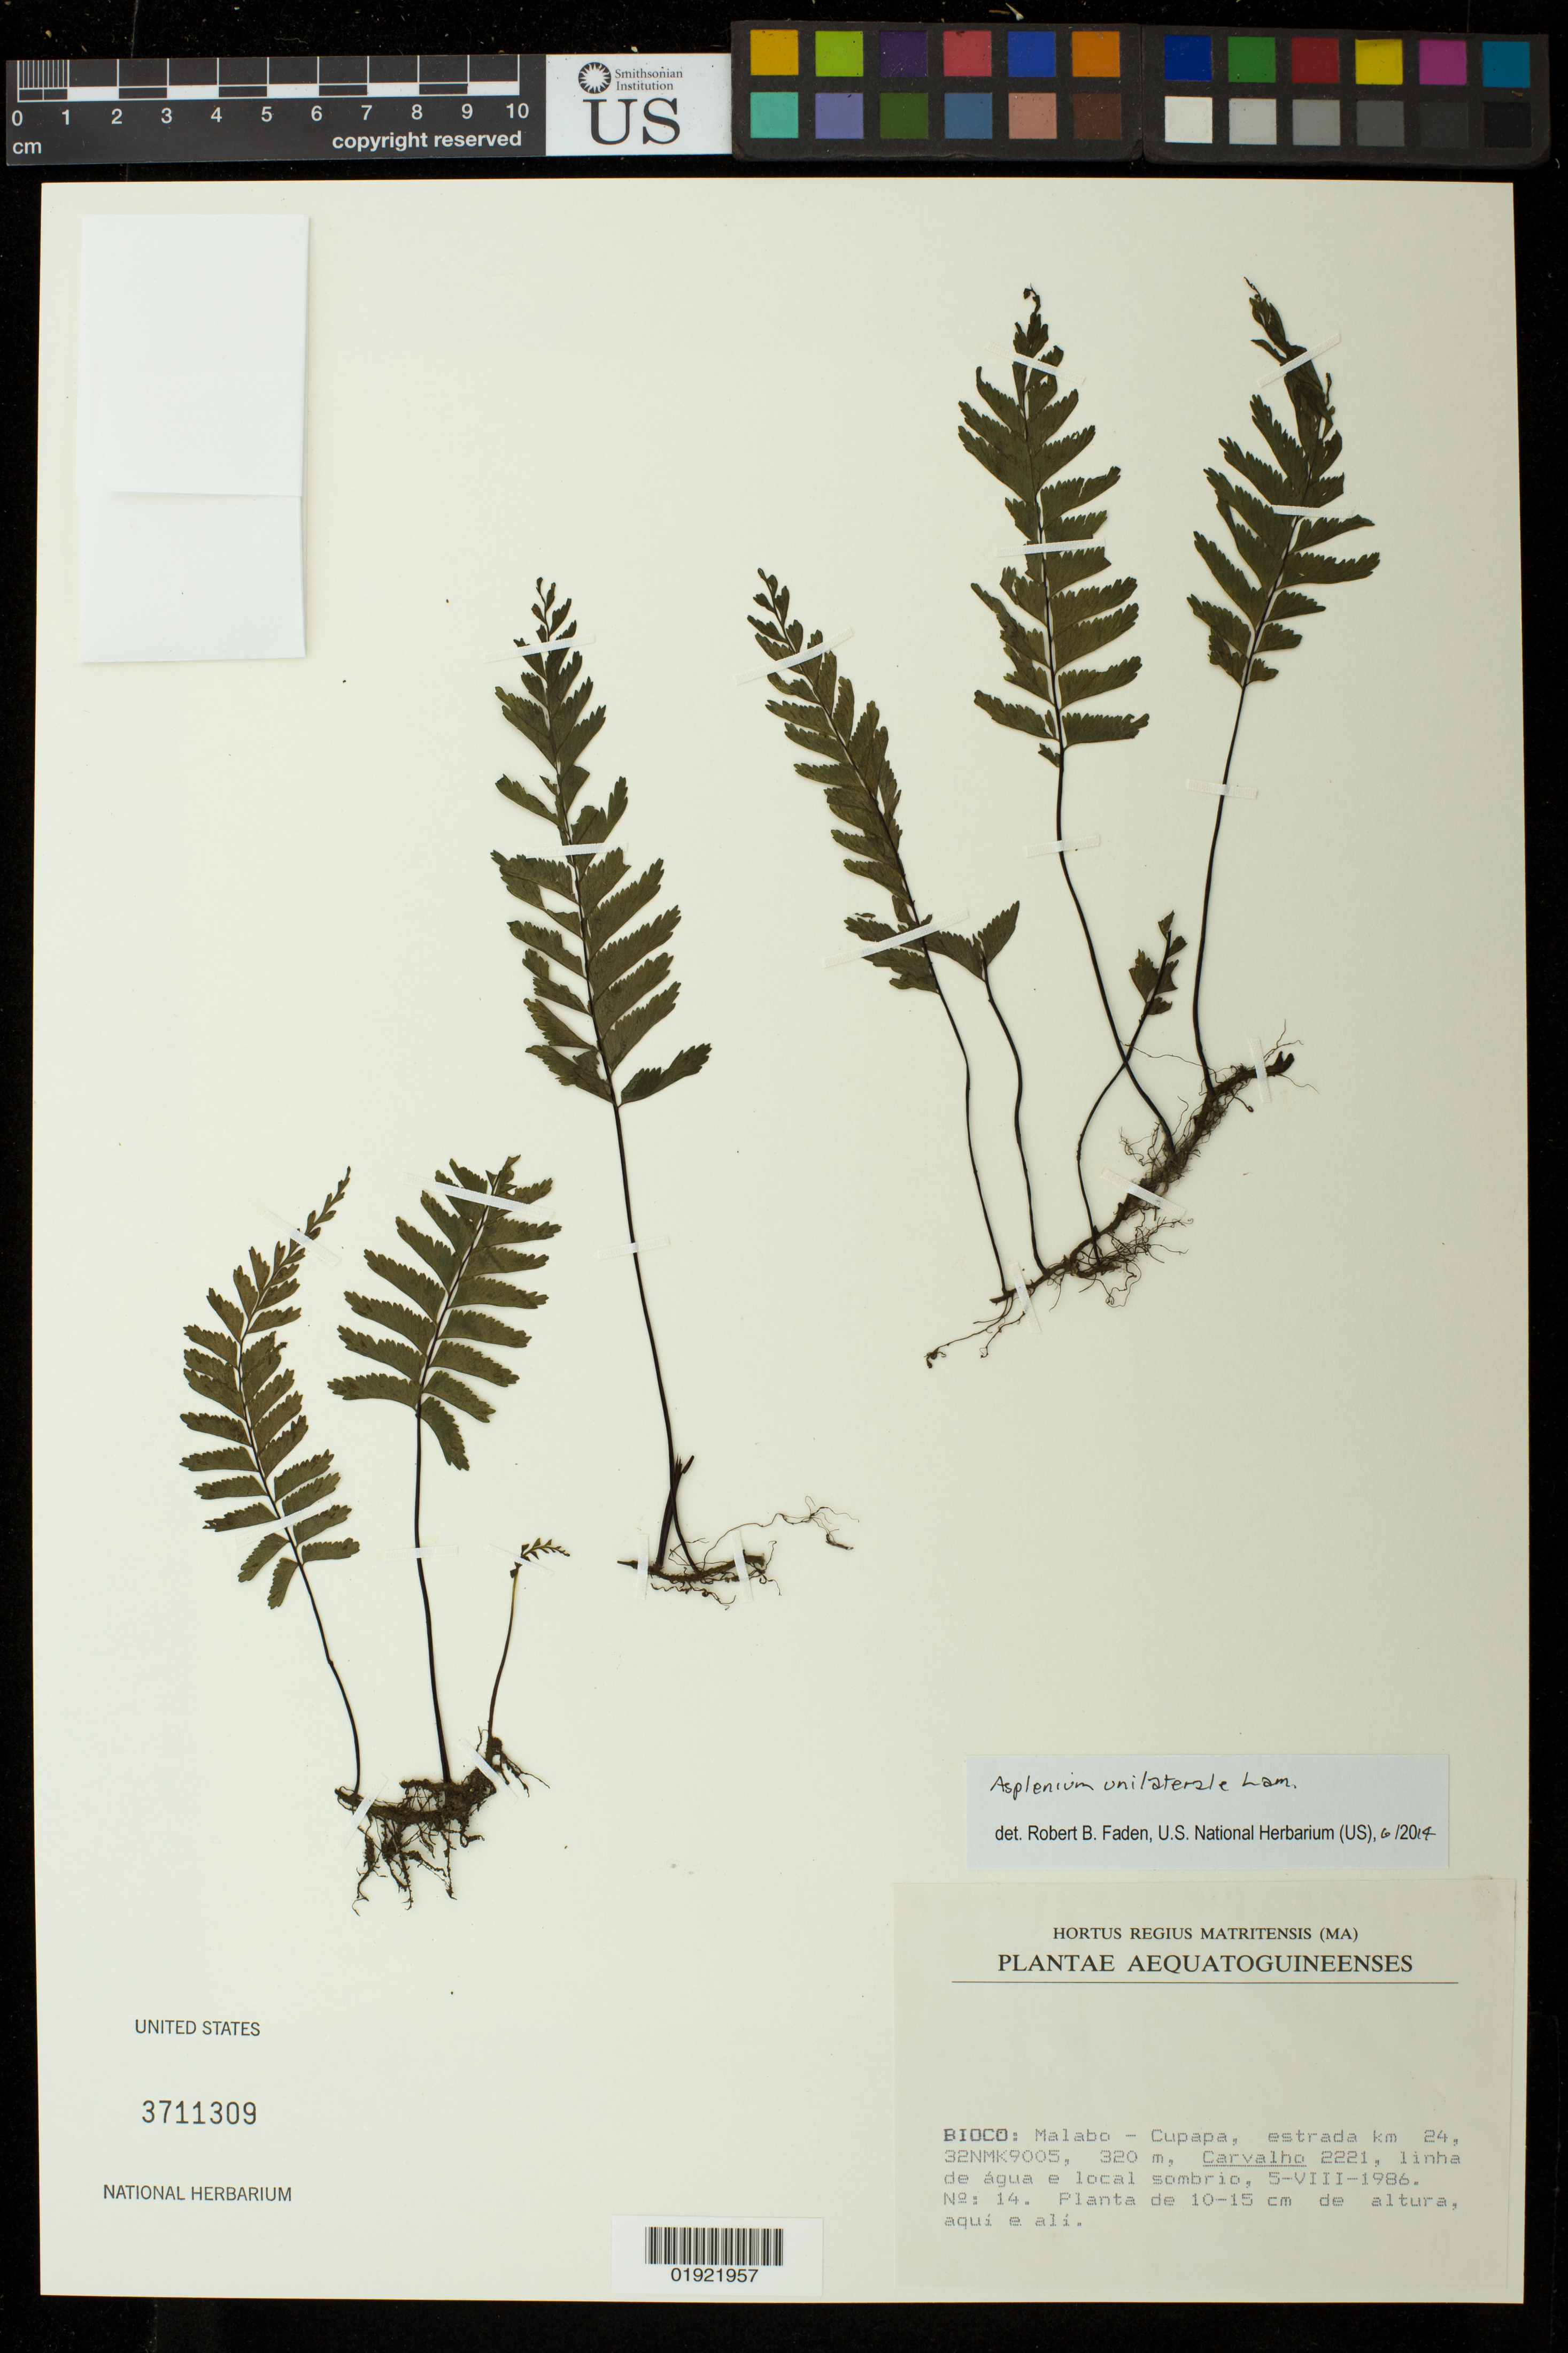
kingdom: Plantae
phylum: Tracheophyta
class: Polypodiopsida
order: Polypodiales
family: Aspleniaceae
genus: Asplenium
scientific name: Asplenium unilaterale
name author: Lam.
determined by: Faden, Robert B., (US), Smithsonian Institution - National Museum of Natural History (UNITED STATES)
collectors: Carvalho, --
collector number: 2221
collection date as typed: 5-VIII-1986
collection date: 1986-08-05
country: Equatorial Guinea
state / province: Bioko Norte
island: Bioko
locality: Malabo-Cupapa, estrada km 24, 32NMK9005, linha de agua e local sombrio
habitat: linha de agua e local sombrio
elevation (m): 320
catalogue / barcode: US 3711309